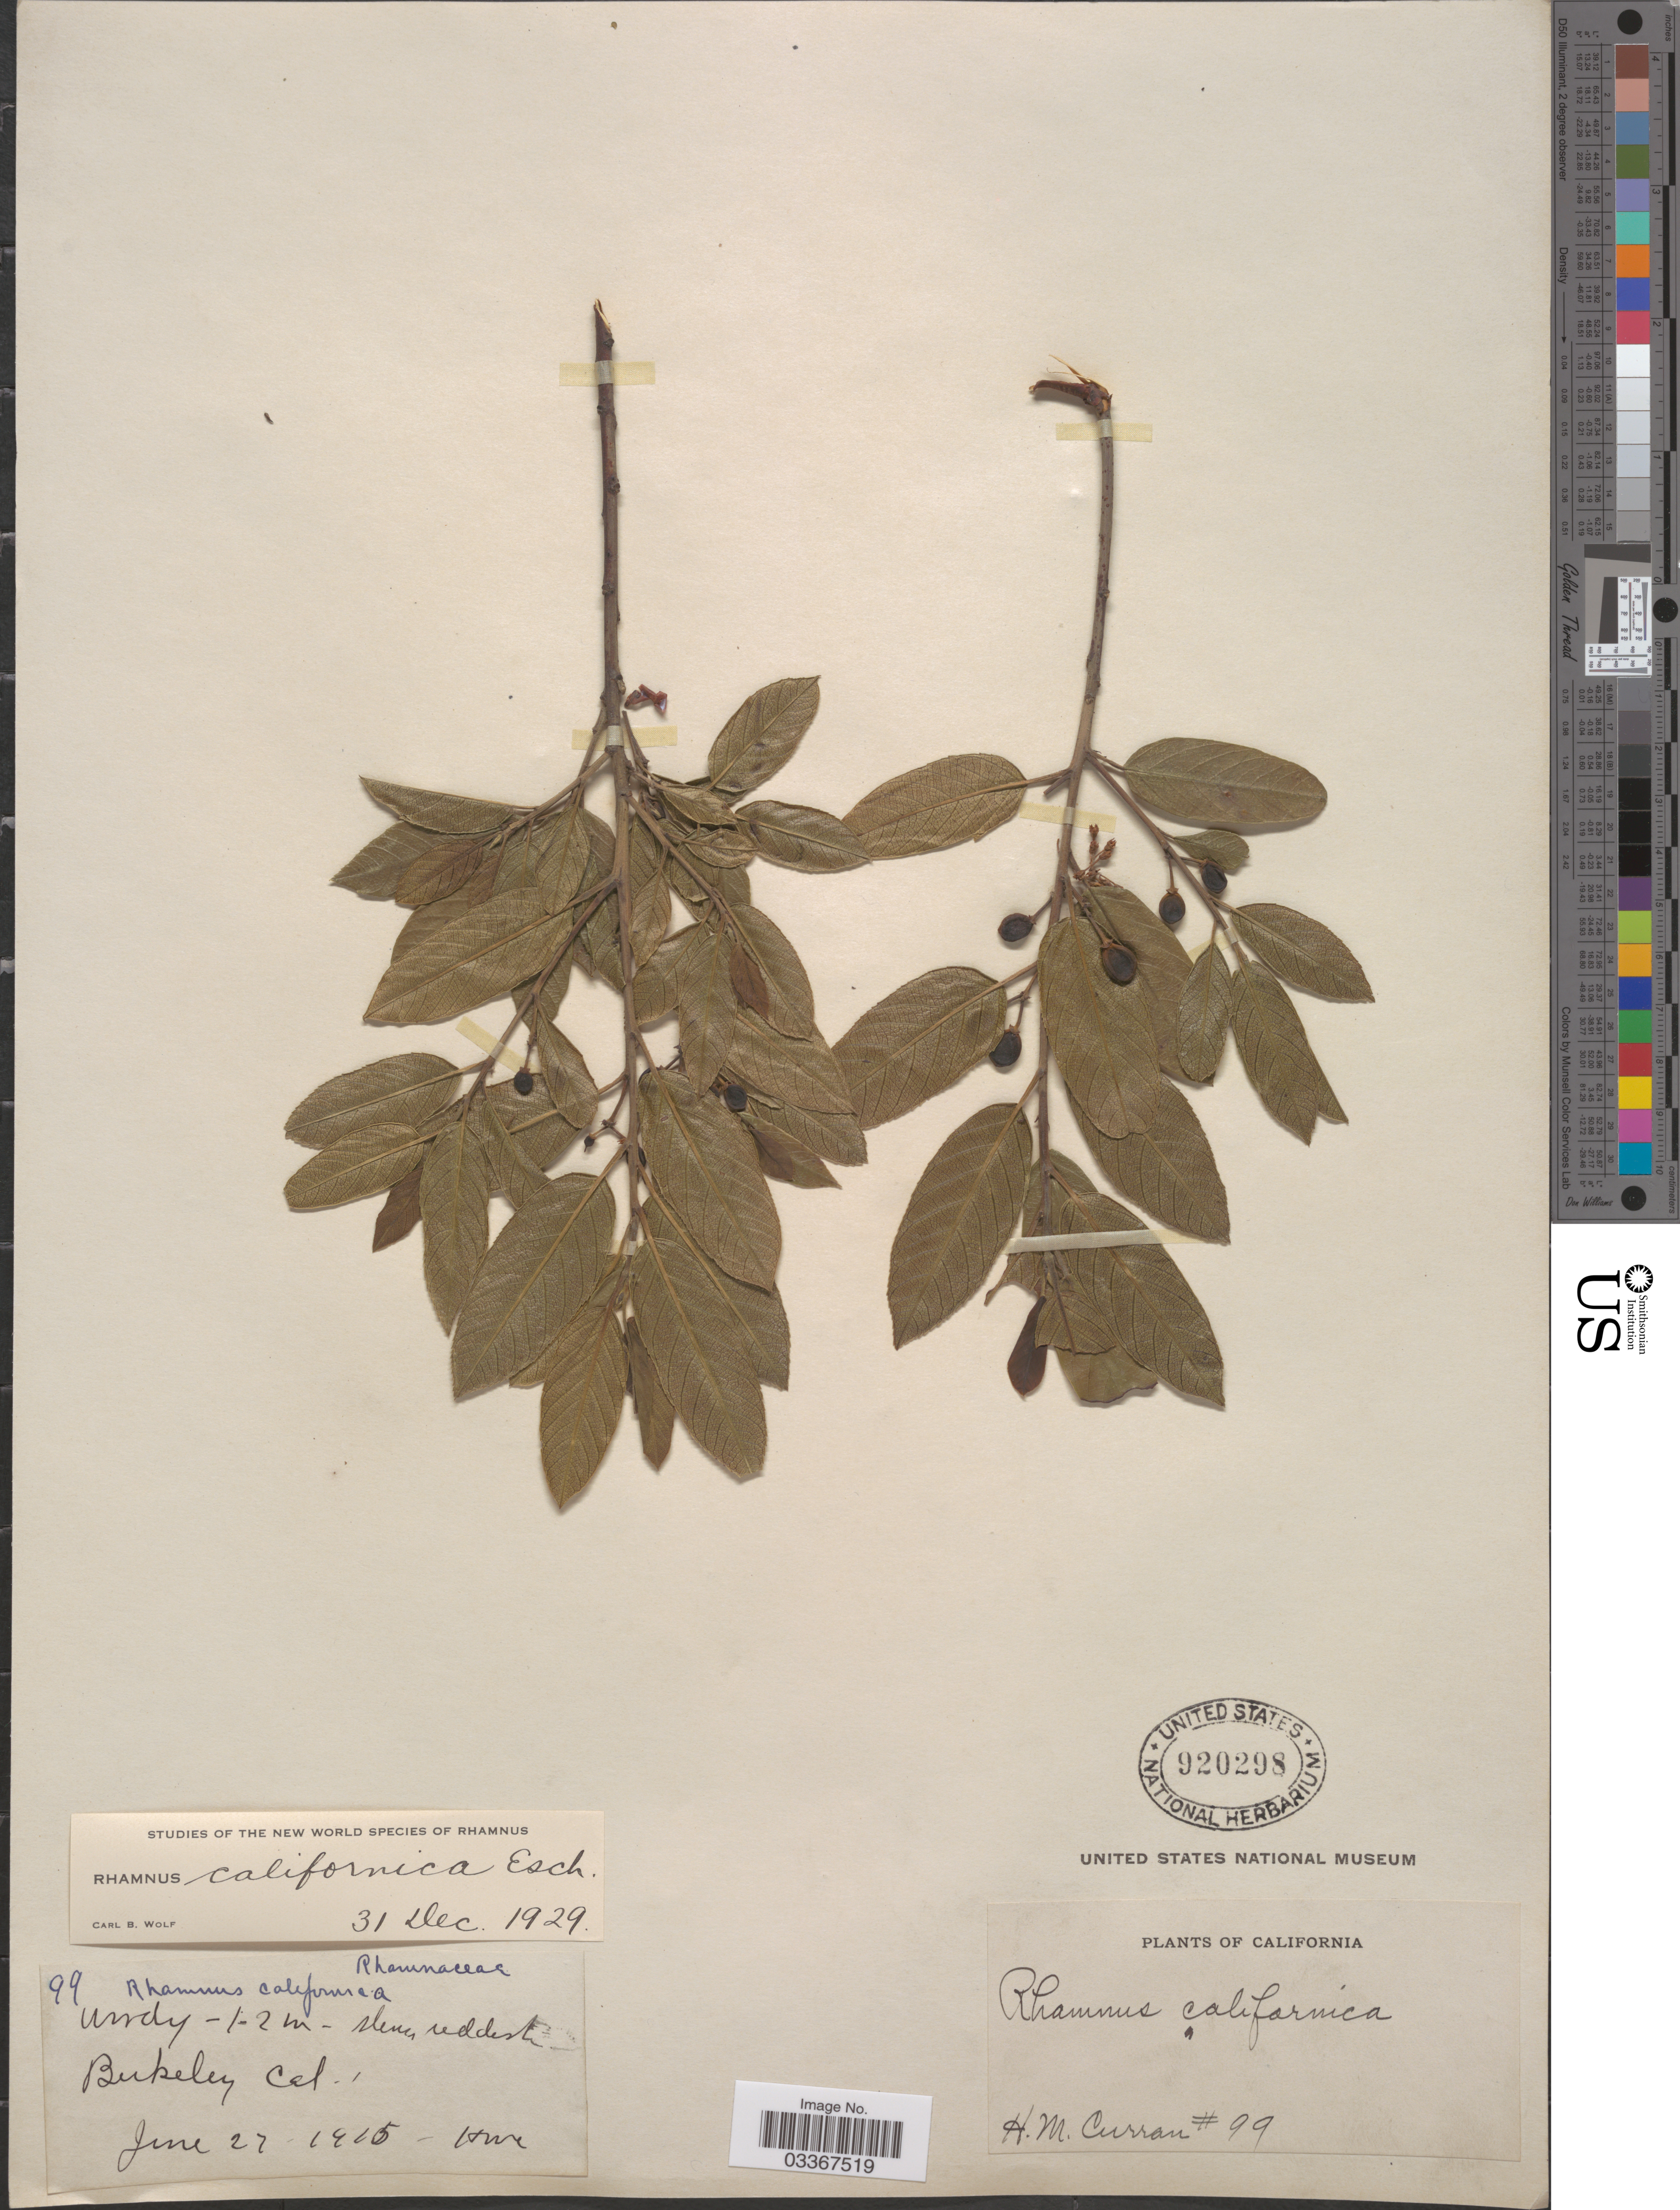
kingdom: Plantae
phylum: Tracheophyta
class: Magnoliopsida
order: Rosales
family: Rhamnaceae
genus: Frangula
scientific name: Frangula californica subsp. californica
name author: (Eschsch.) A. Gray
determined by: Strong, Mark T., (BOT), Smithsonian Institution - National Museum of Natural History (UNITED STATES)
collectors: H. M. Curran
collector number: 99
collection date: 1915-06-27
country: United States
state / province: California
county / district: Alameda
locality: Berkeley.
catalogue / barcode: US 920298